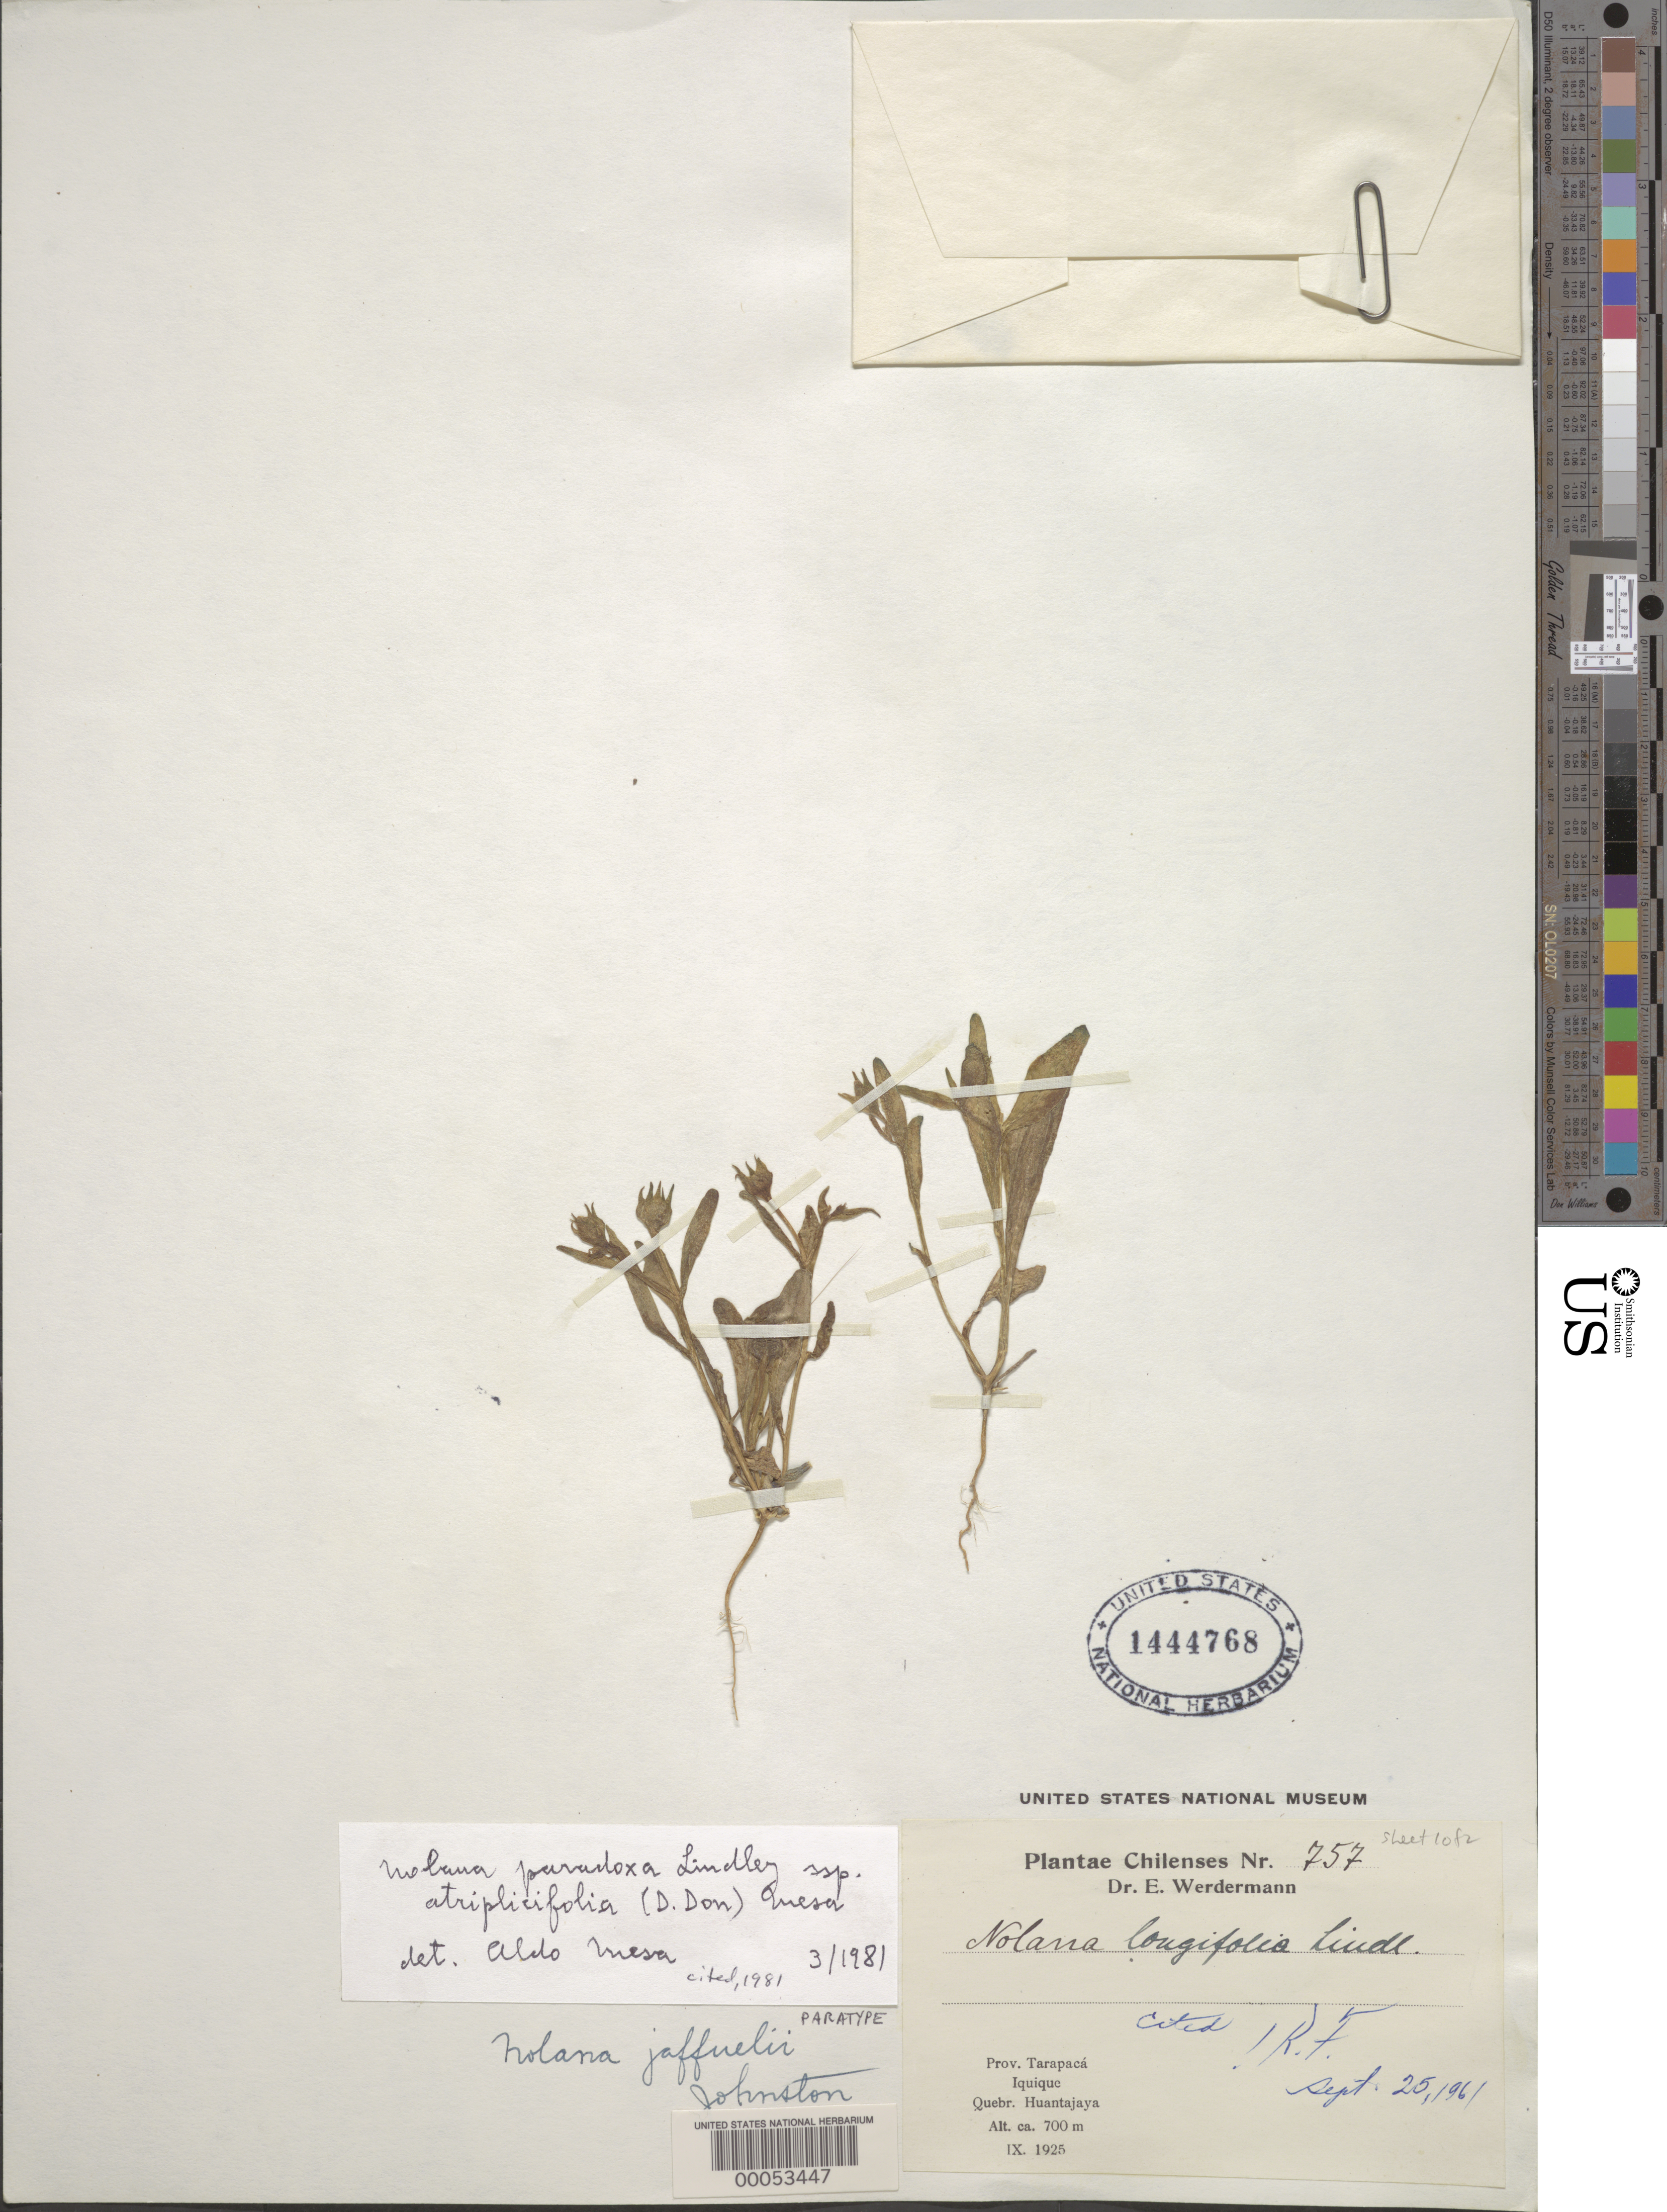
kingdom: Plantae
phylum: Tracheophyta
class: Magnoliopsida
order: Solanales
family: Solanaceae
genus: Nolana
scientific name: Nolana paradoxa subsp. atriplicifolia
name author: (Reider) Mesa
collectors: E. Werdermann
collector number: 757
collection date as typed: Sep 1925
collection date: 1925-09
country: Chile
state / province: Tarapacá (I)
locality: Iquique, quebr. huantajaya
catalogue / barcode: US 1444768